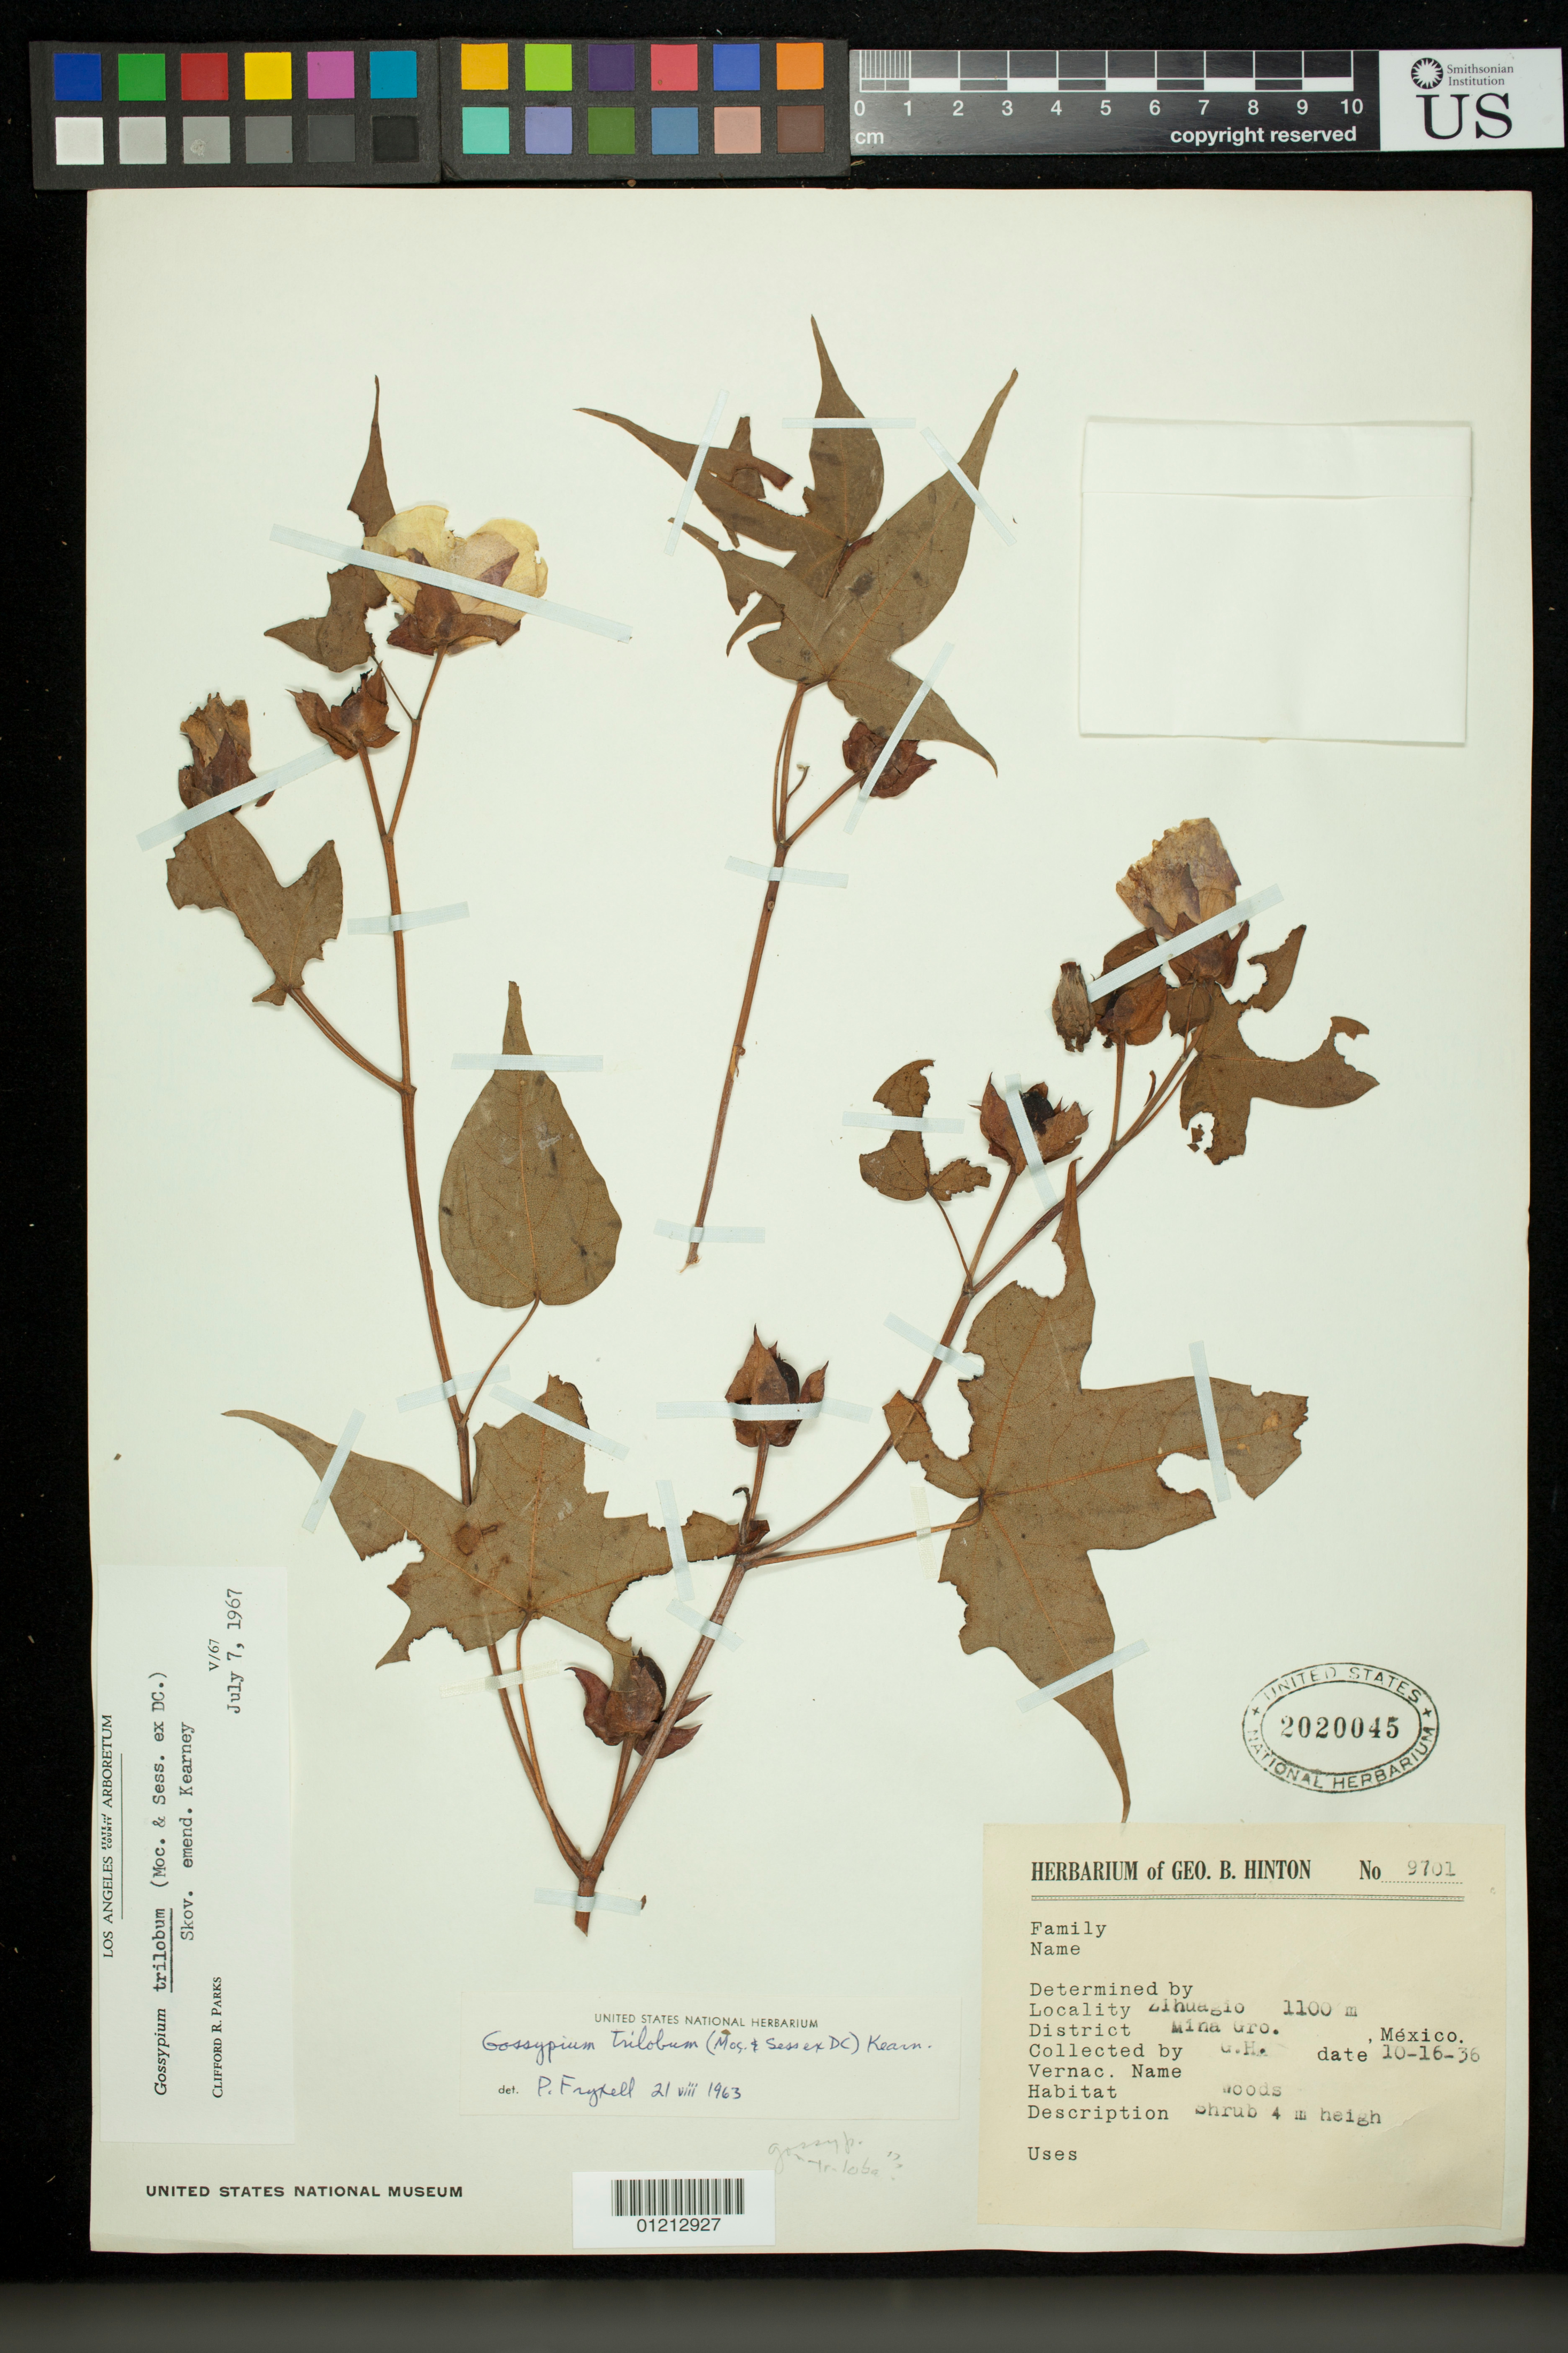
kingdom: Plantae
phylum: Tracheophyta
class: Magnoliopsida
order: Malvales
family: Malvaceae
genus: Gossypium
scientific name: Gossypium trilobum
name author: (Sessé & Moc. ex DC.) Skovsted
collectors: G. B. Hinton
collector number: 9701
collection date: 1936-10-16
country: Mexico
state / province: Guerrero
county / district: Mina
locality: Zihuagio. Woods.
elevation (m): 1100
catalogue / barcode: US 2020045